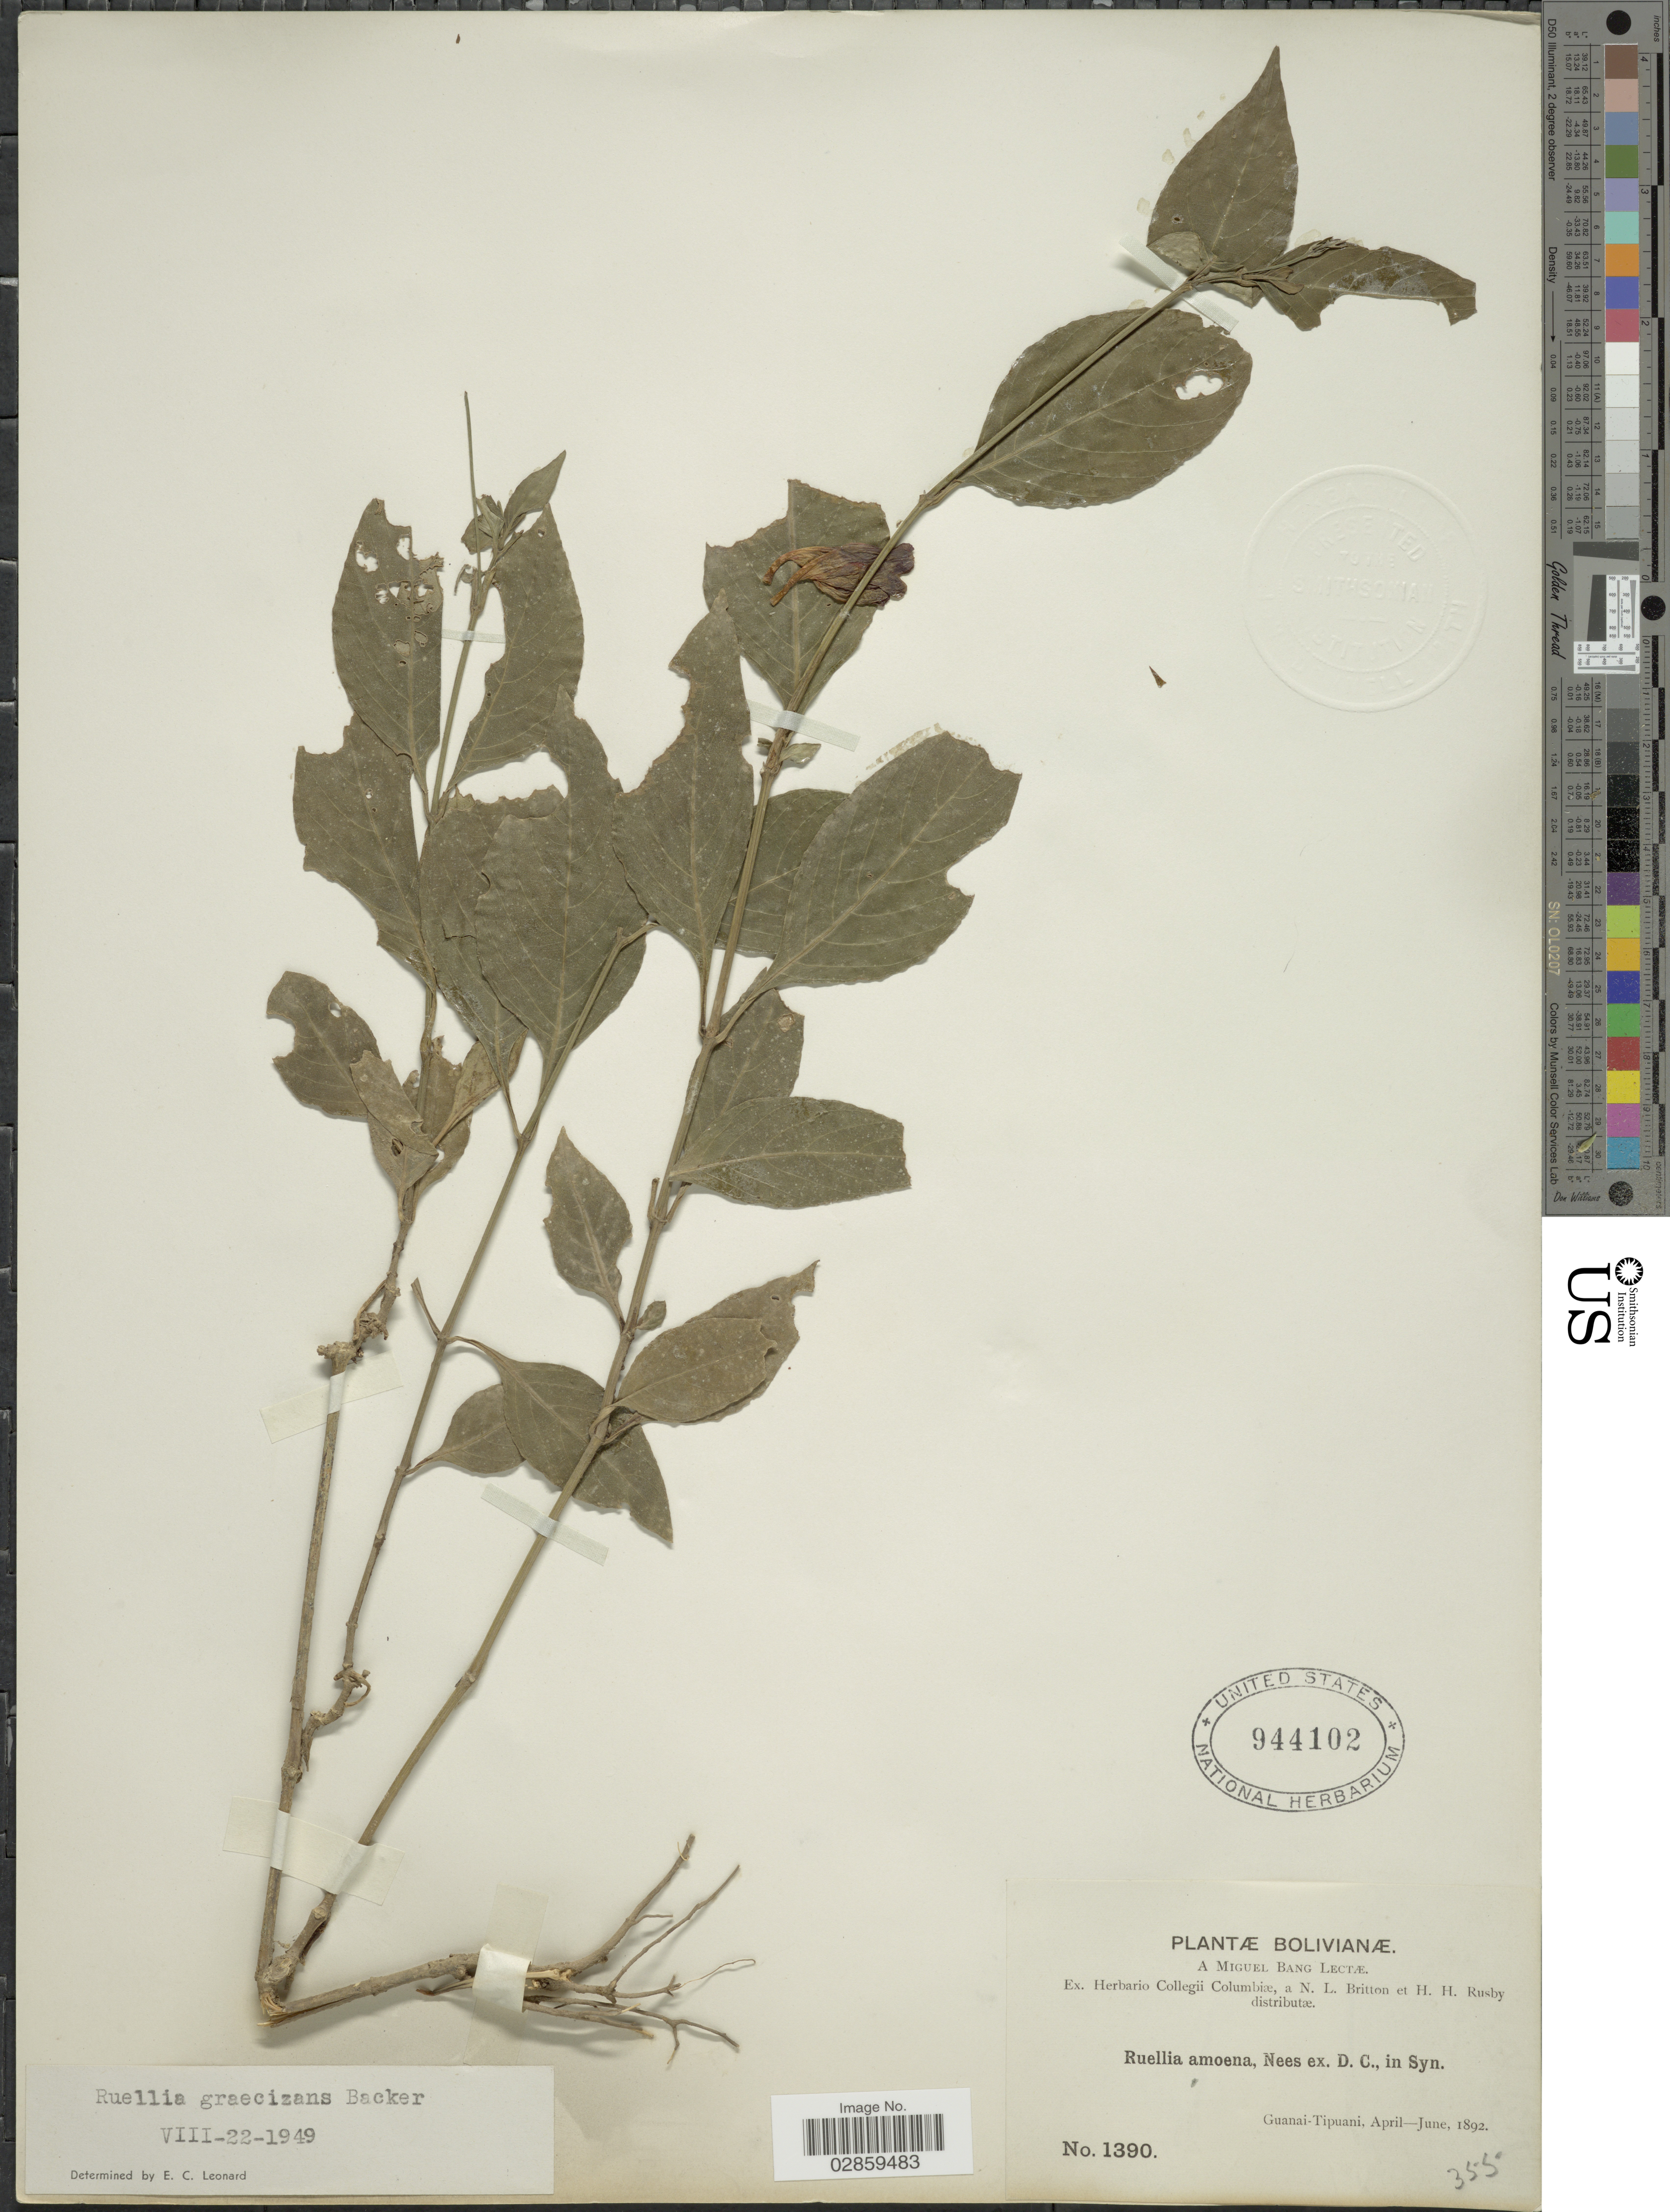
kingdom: Plantae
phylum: Tracheophyta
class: Magnoliopsida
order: Lamiales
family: Acanthaceae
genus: Ruellia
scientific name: Ruellia brevifolia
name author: (Pohl) C. Ezcurra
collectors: M. Bang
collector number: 1390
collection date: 1892-04/1892-06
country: Bolivia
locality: Guanai-Tipuani.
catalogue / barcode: US 944102